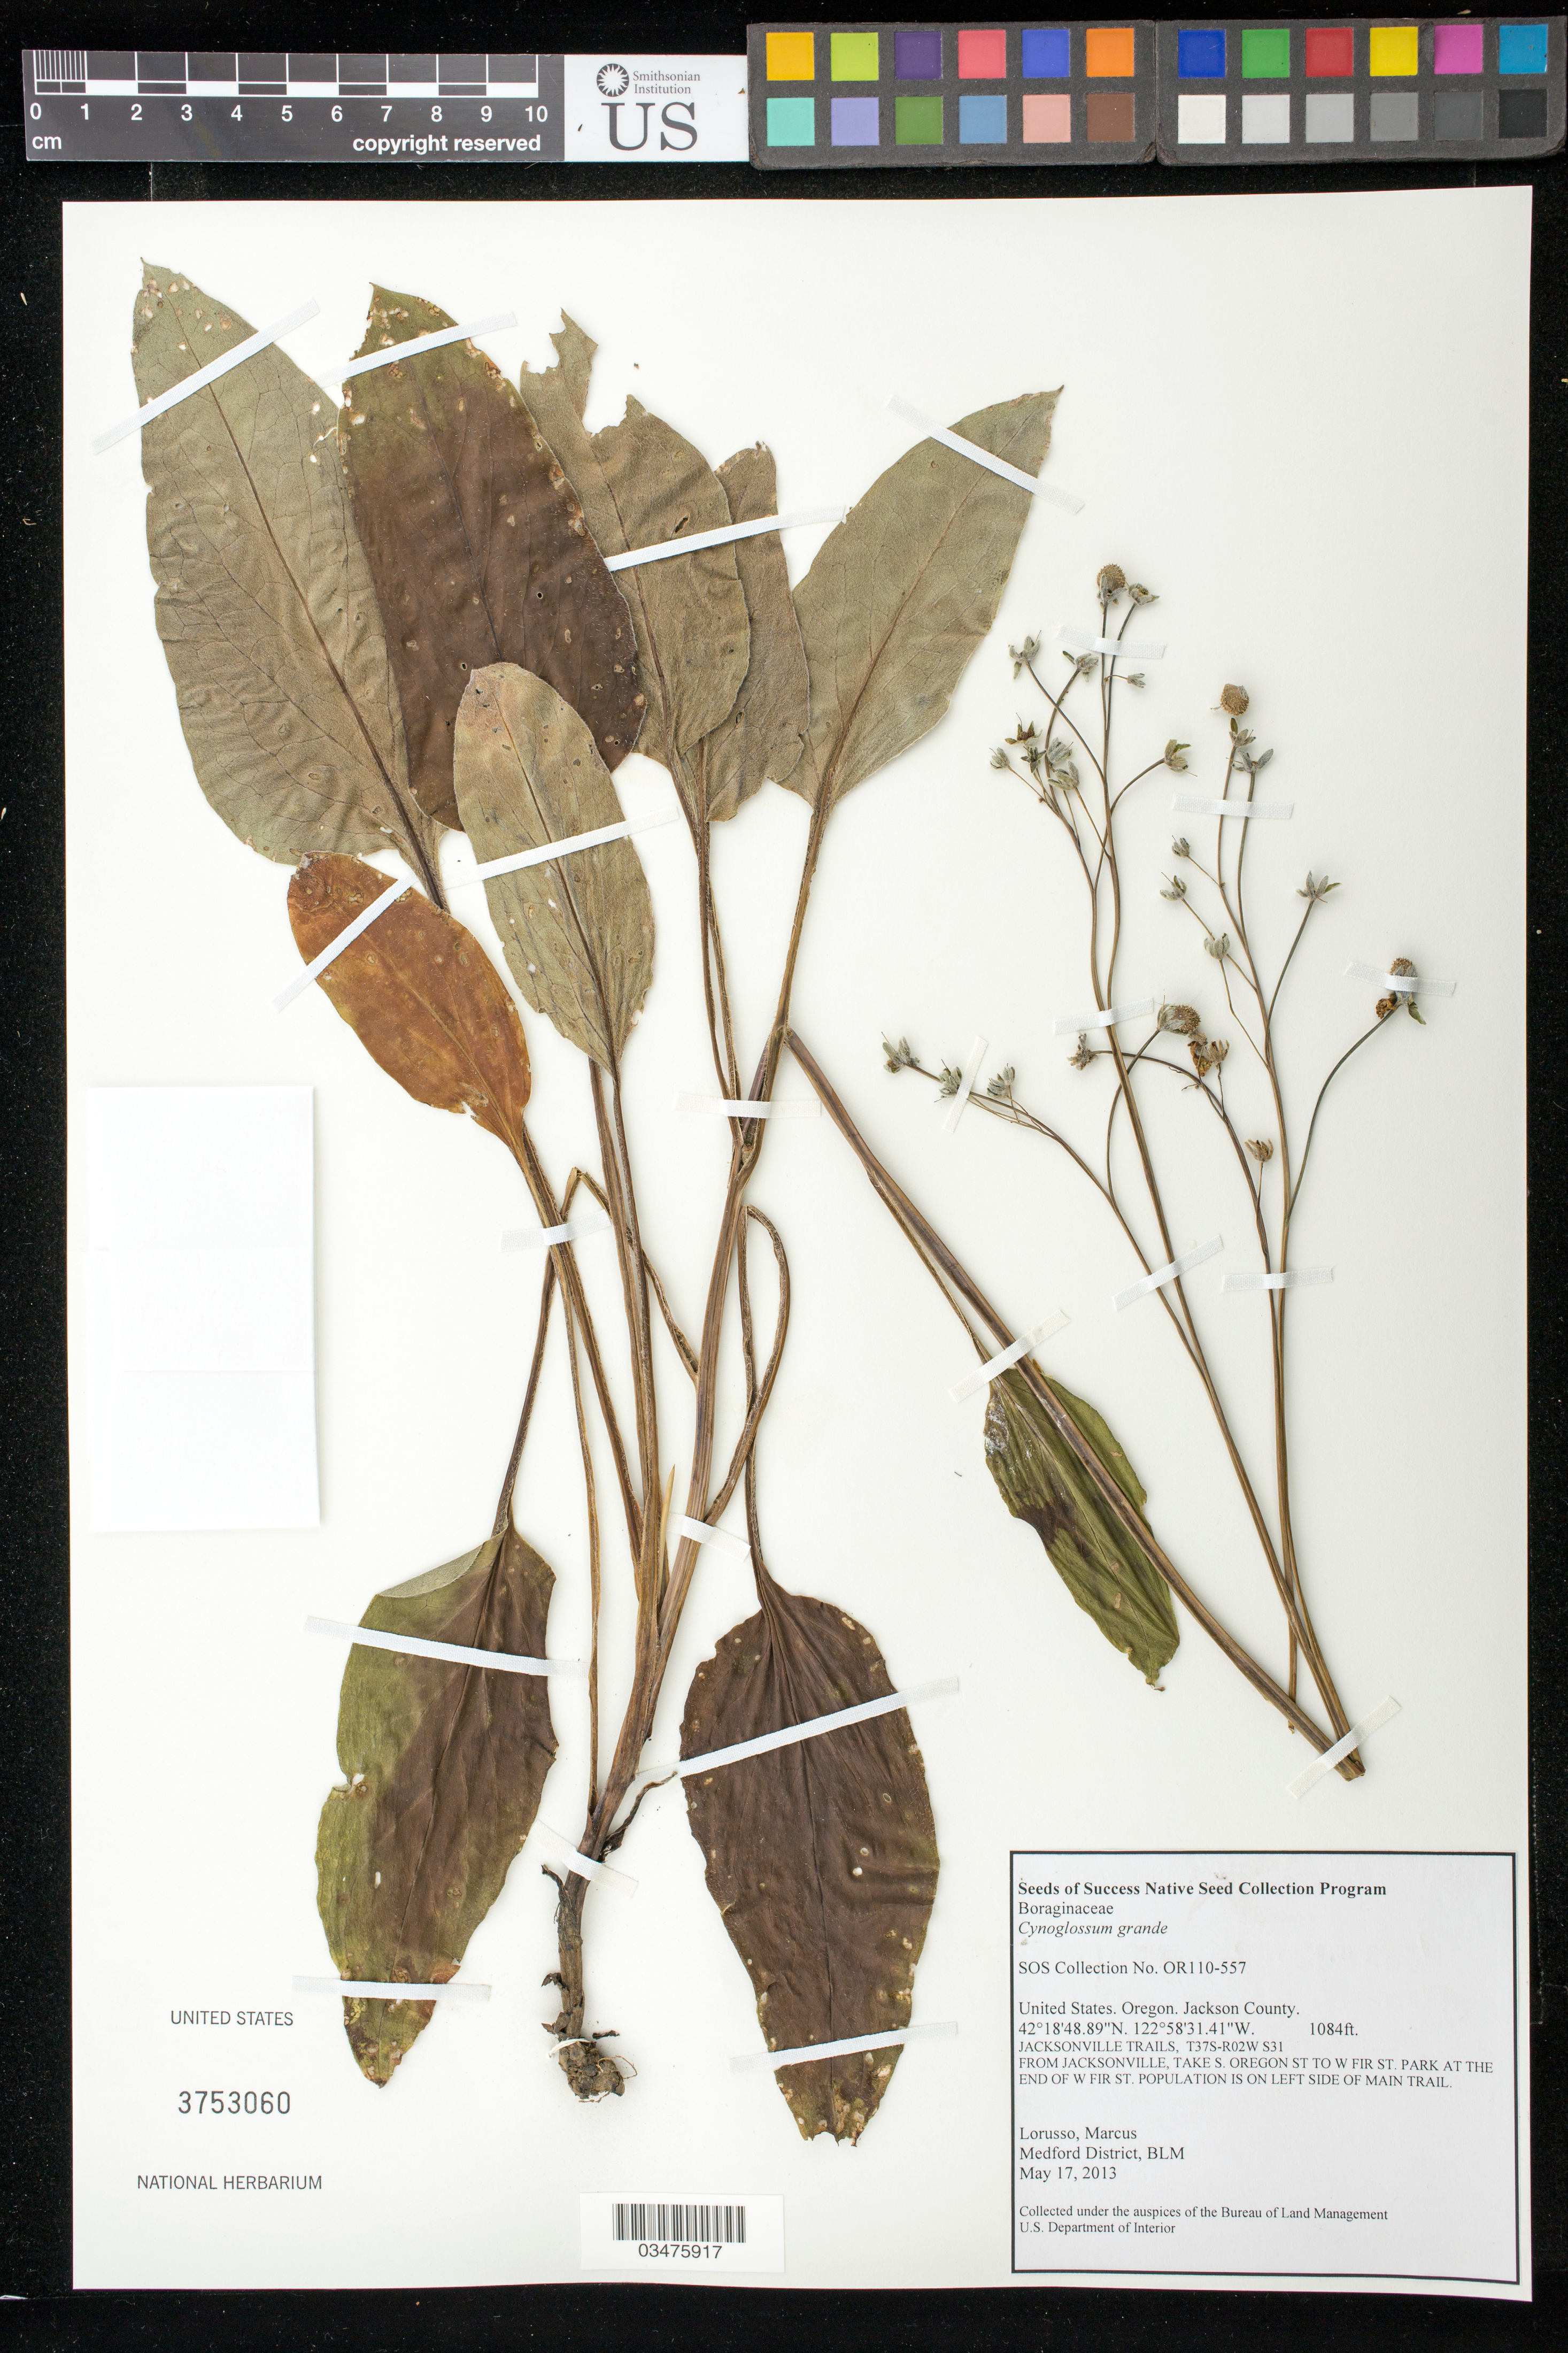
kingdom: Plantae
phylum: Tracheophyta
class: Magnoliopsida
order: Boraginales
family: Boraginaceae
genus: Cynoglossum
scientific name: Cynoglossum grande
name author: Douglas ex Lehm.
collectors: M. Lorusso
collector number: OR110-557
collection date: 2013-05-17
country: United States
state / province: Oregon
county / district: Jackson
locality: Jacksonville Trails, left side of Main Trail.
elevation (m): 330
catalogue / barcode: US 3753060